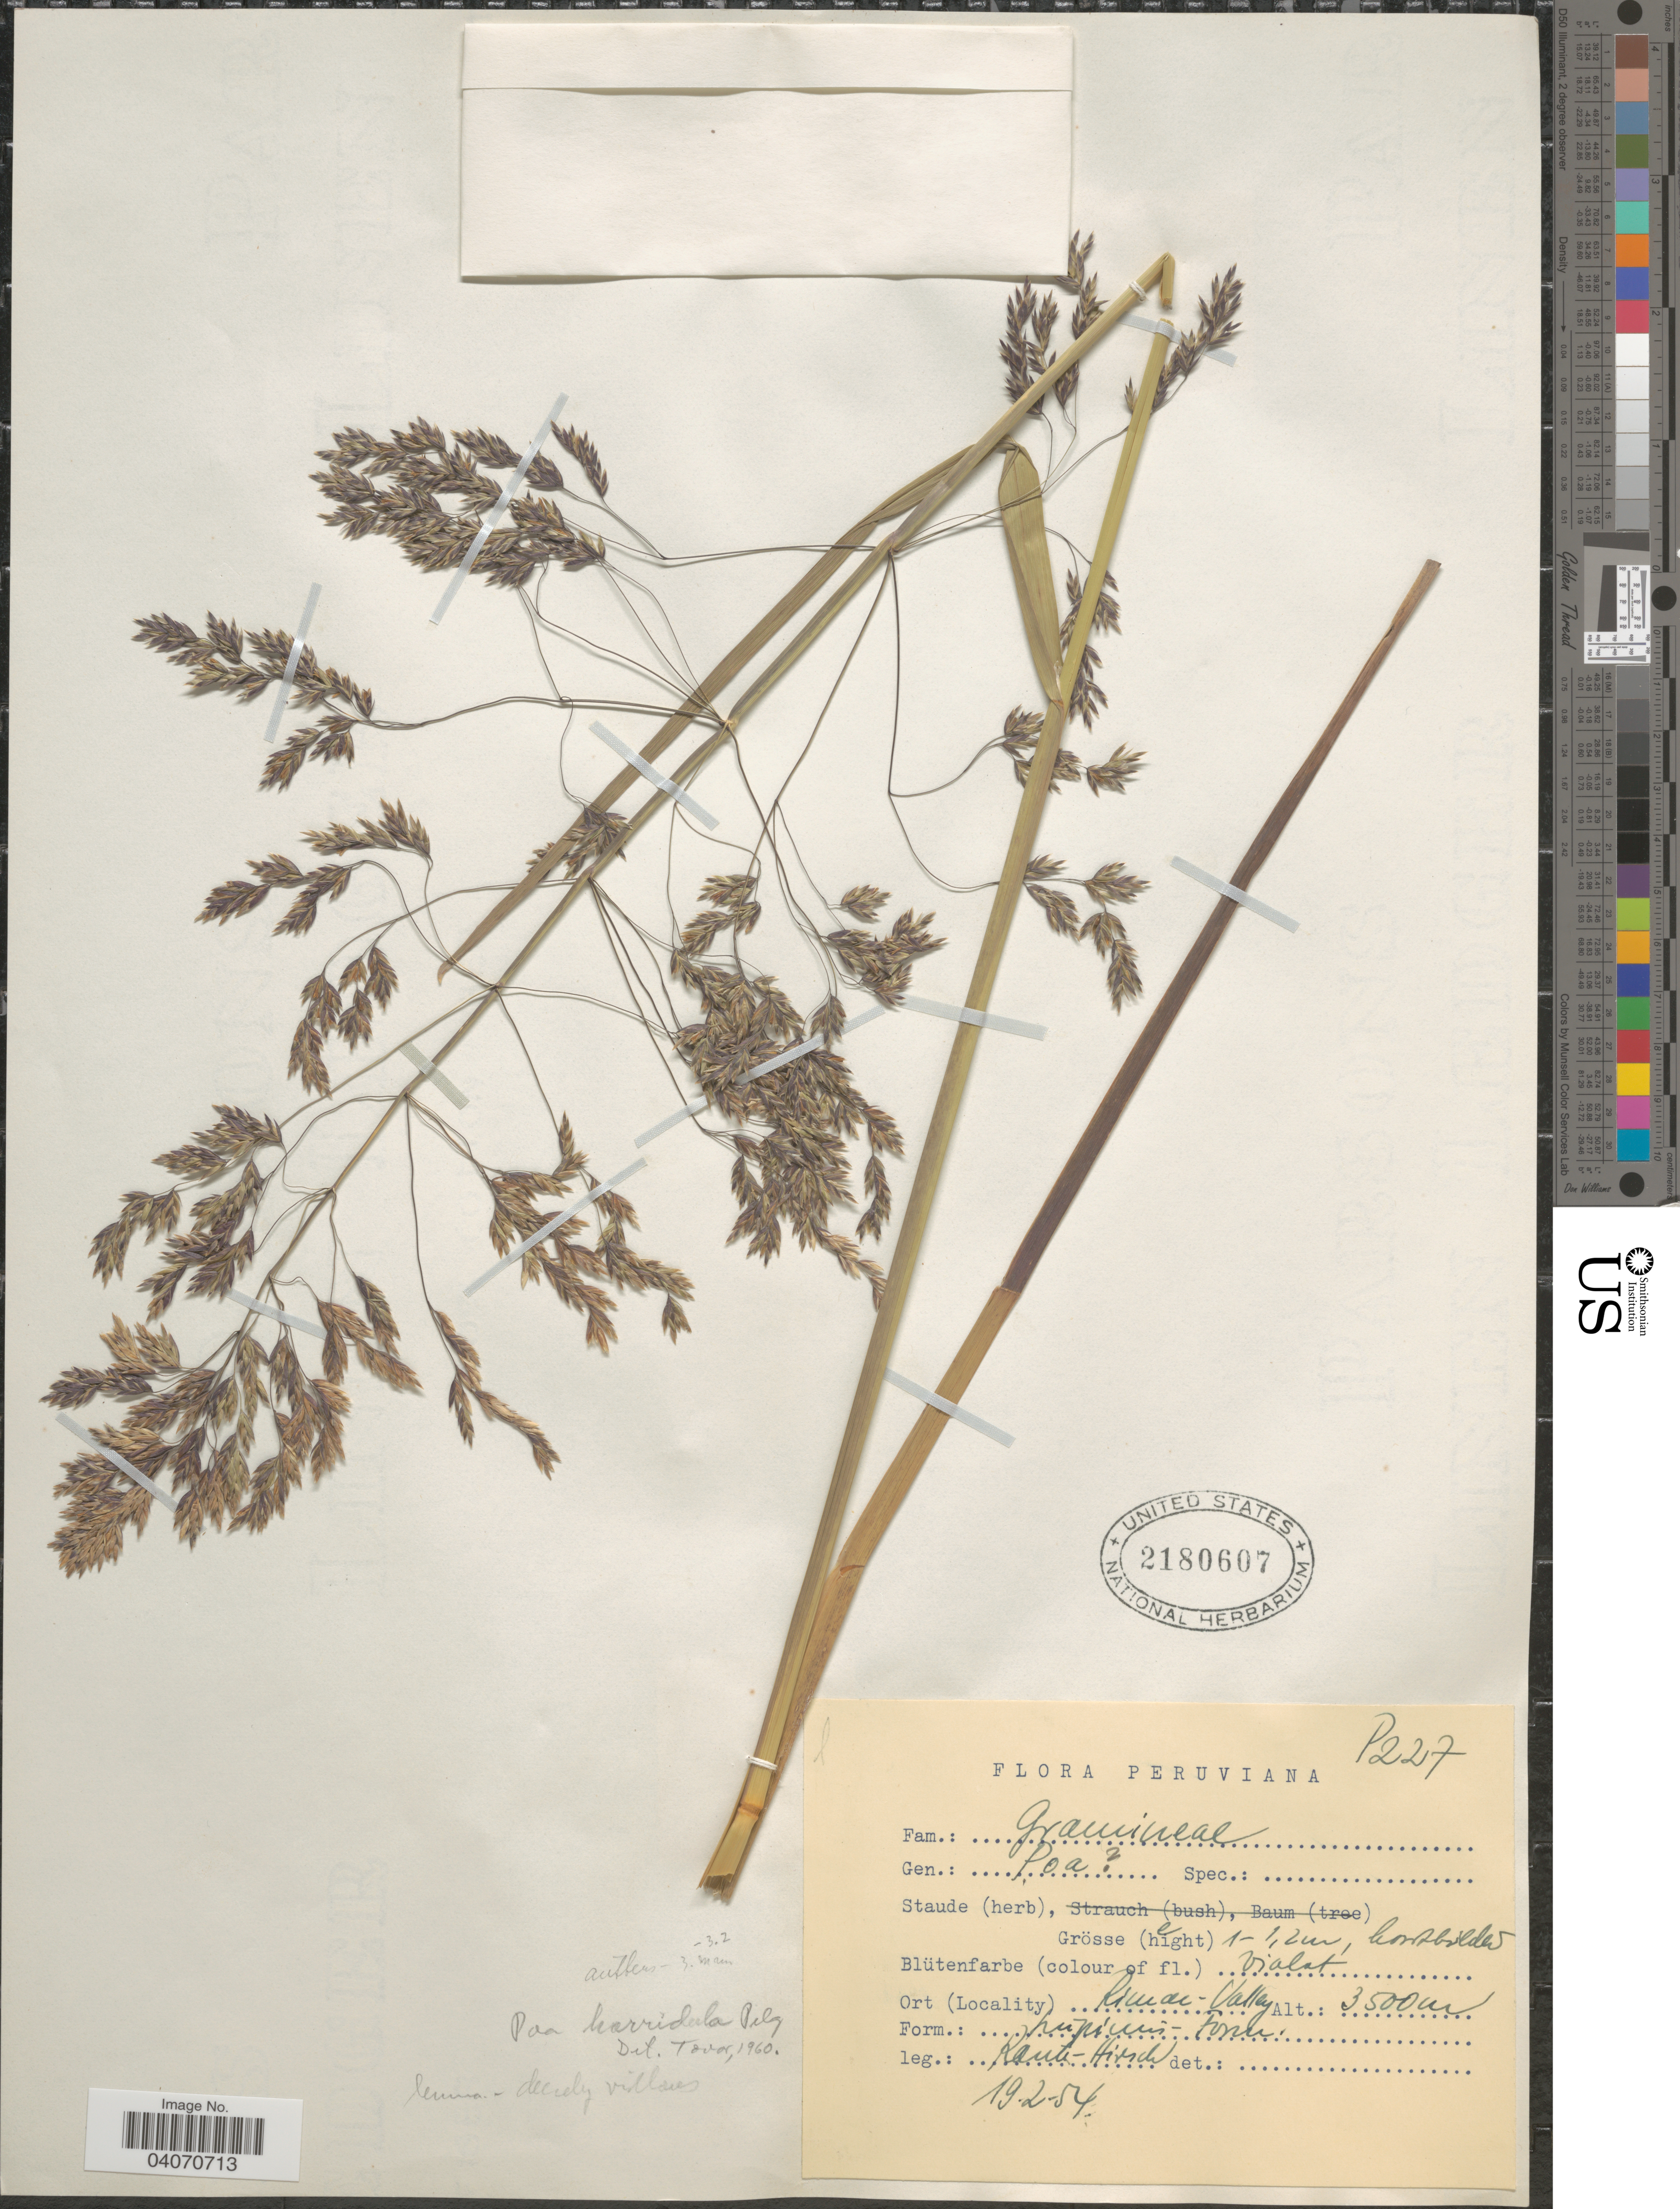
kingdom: Plantae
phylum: Tracheophyta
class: Liliopsida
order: Poales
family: Poaceae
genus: Poa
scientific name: Poa horridula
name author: Pilg.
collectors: W. Rauh & G. Hirsch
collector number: P227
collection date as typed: Transcribed d/m/y: 19/2/54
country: Peru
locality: Rimac-Valley.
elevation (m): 3500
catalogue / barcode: US 2180607